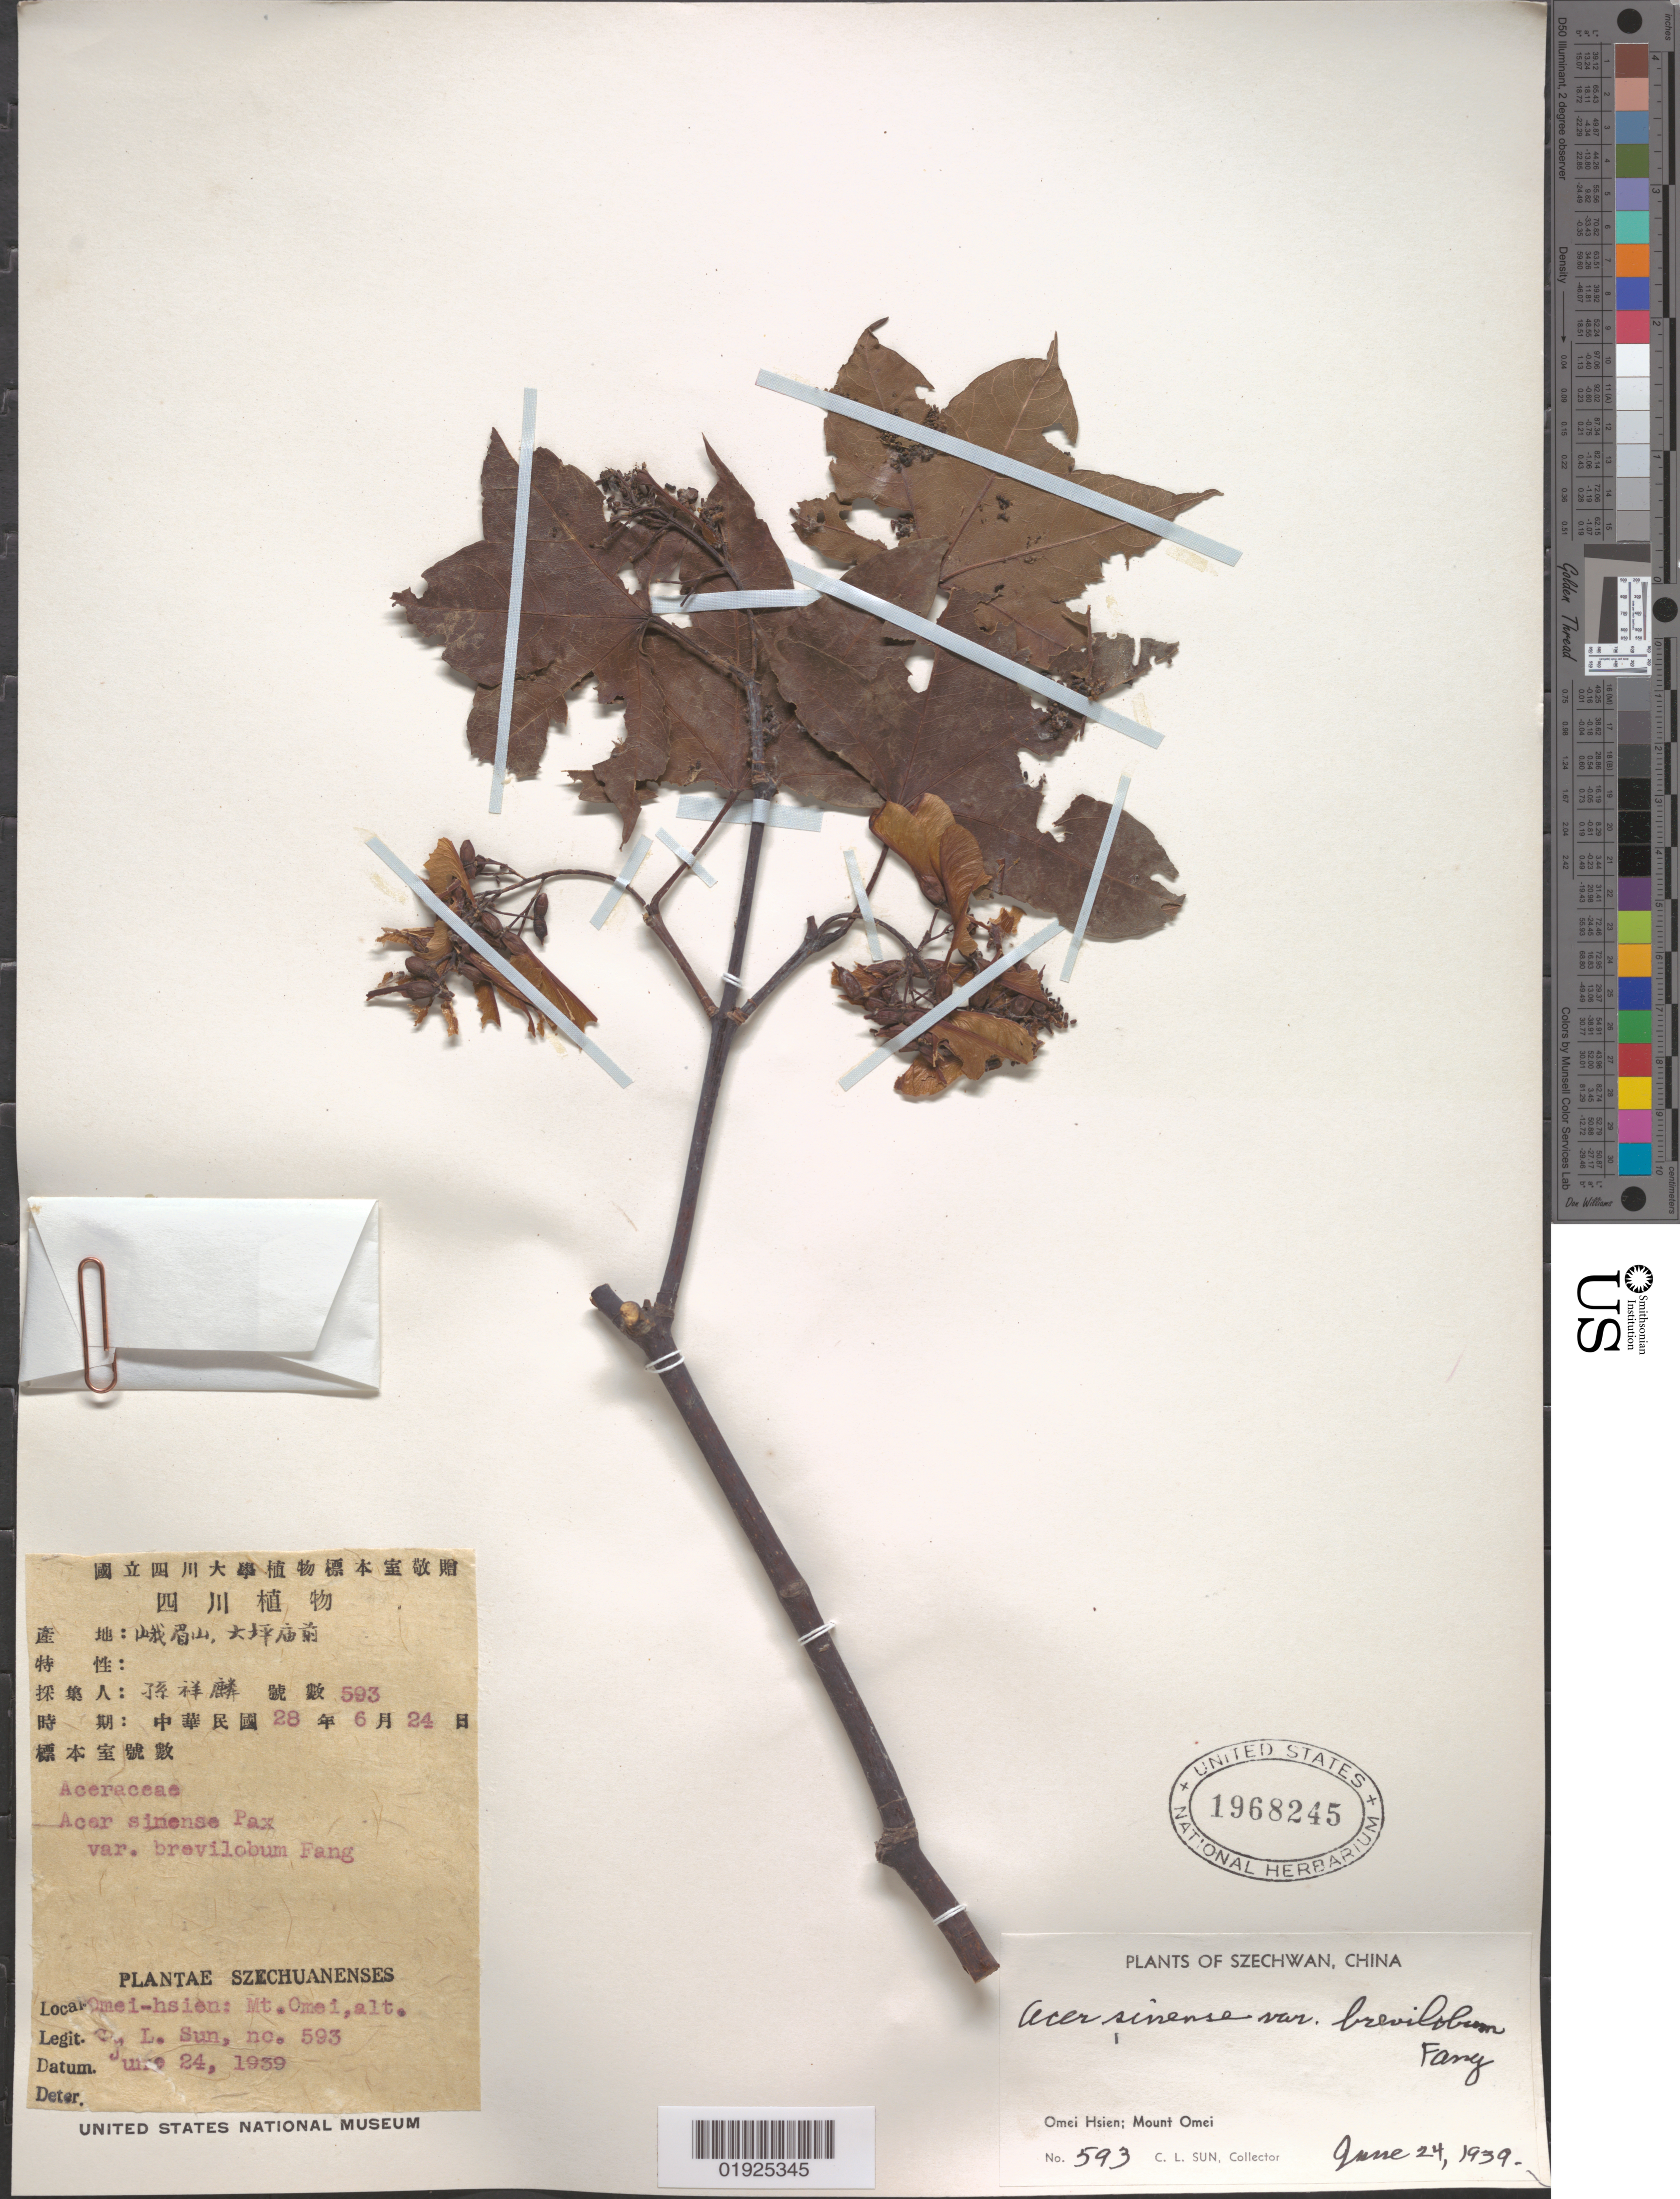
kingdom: Plantae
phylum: Tracheophyta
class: Magnoliopsida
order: Sapindales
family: Sapindaceae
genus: Acer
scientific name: Acer sinense var. brevilobum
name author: W.P. Fang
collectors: C. Sun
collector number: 593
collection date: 1939-06-24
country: China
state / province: Sichuan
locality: Szechwan [Sichuan]. Omei Hsien; Mount Omei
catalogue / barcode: US 1968245